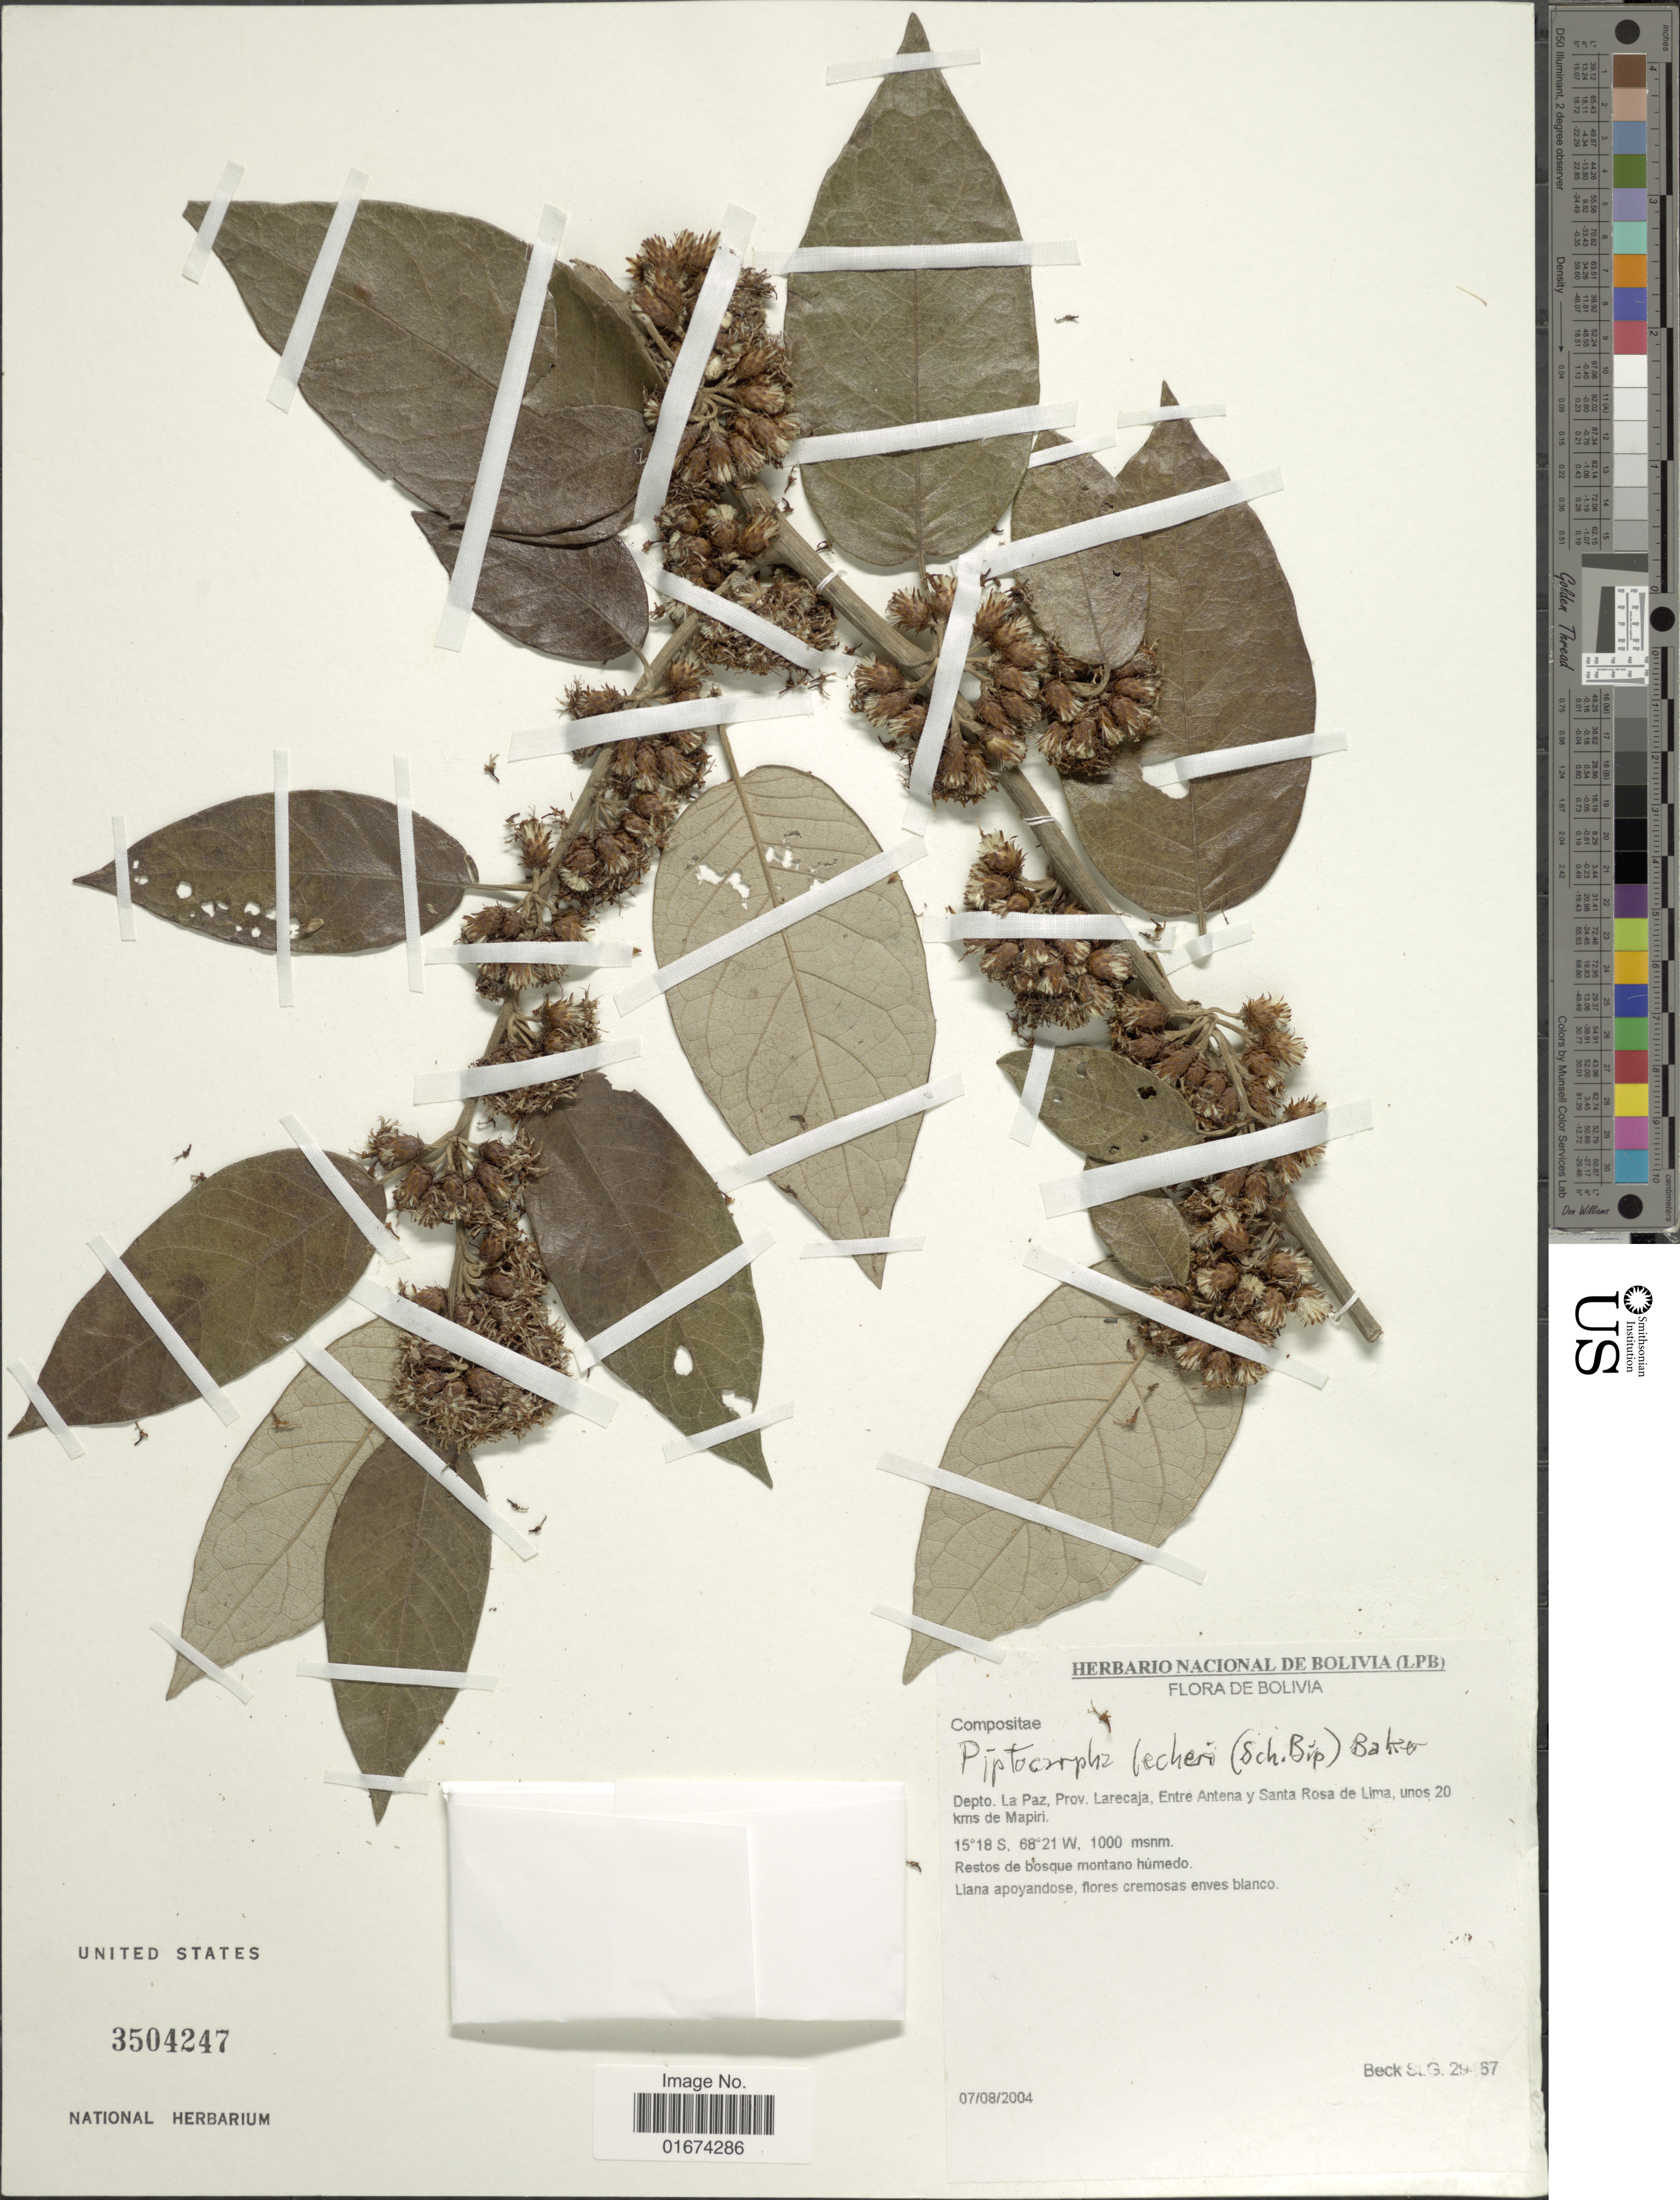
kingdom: Plantae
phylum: Tracheophyta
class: Magnoliopsida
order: Asterales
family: Asteraceae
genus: Piptocarpha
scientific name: Piptocarpha lechleri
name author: (Sch. Bip.) Baker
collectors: S. G. Beck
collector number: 29!67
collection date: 2004-08-07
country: Bolivia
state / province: La Paz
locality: Depto. La Paz, Prov. Larecaja, ENtre Antena y Santa Rosa de Lima, unos 20 kms de Mapiri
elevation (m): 1000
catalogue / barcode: US 3504247